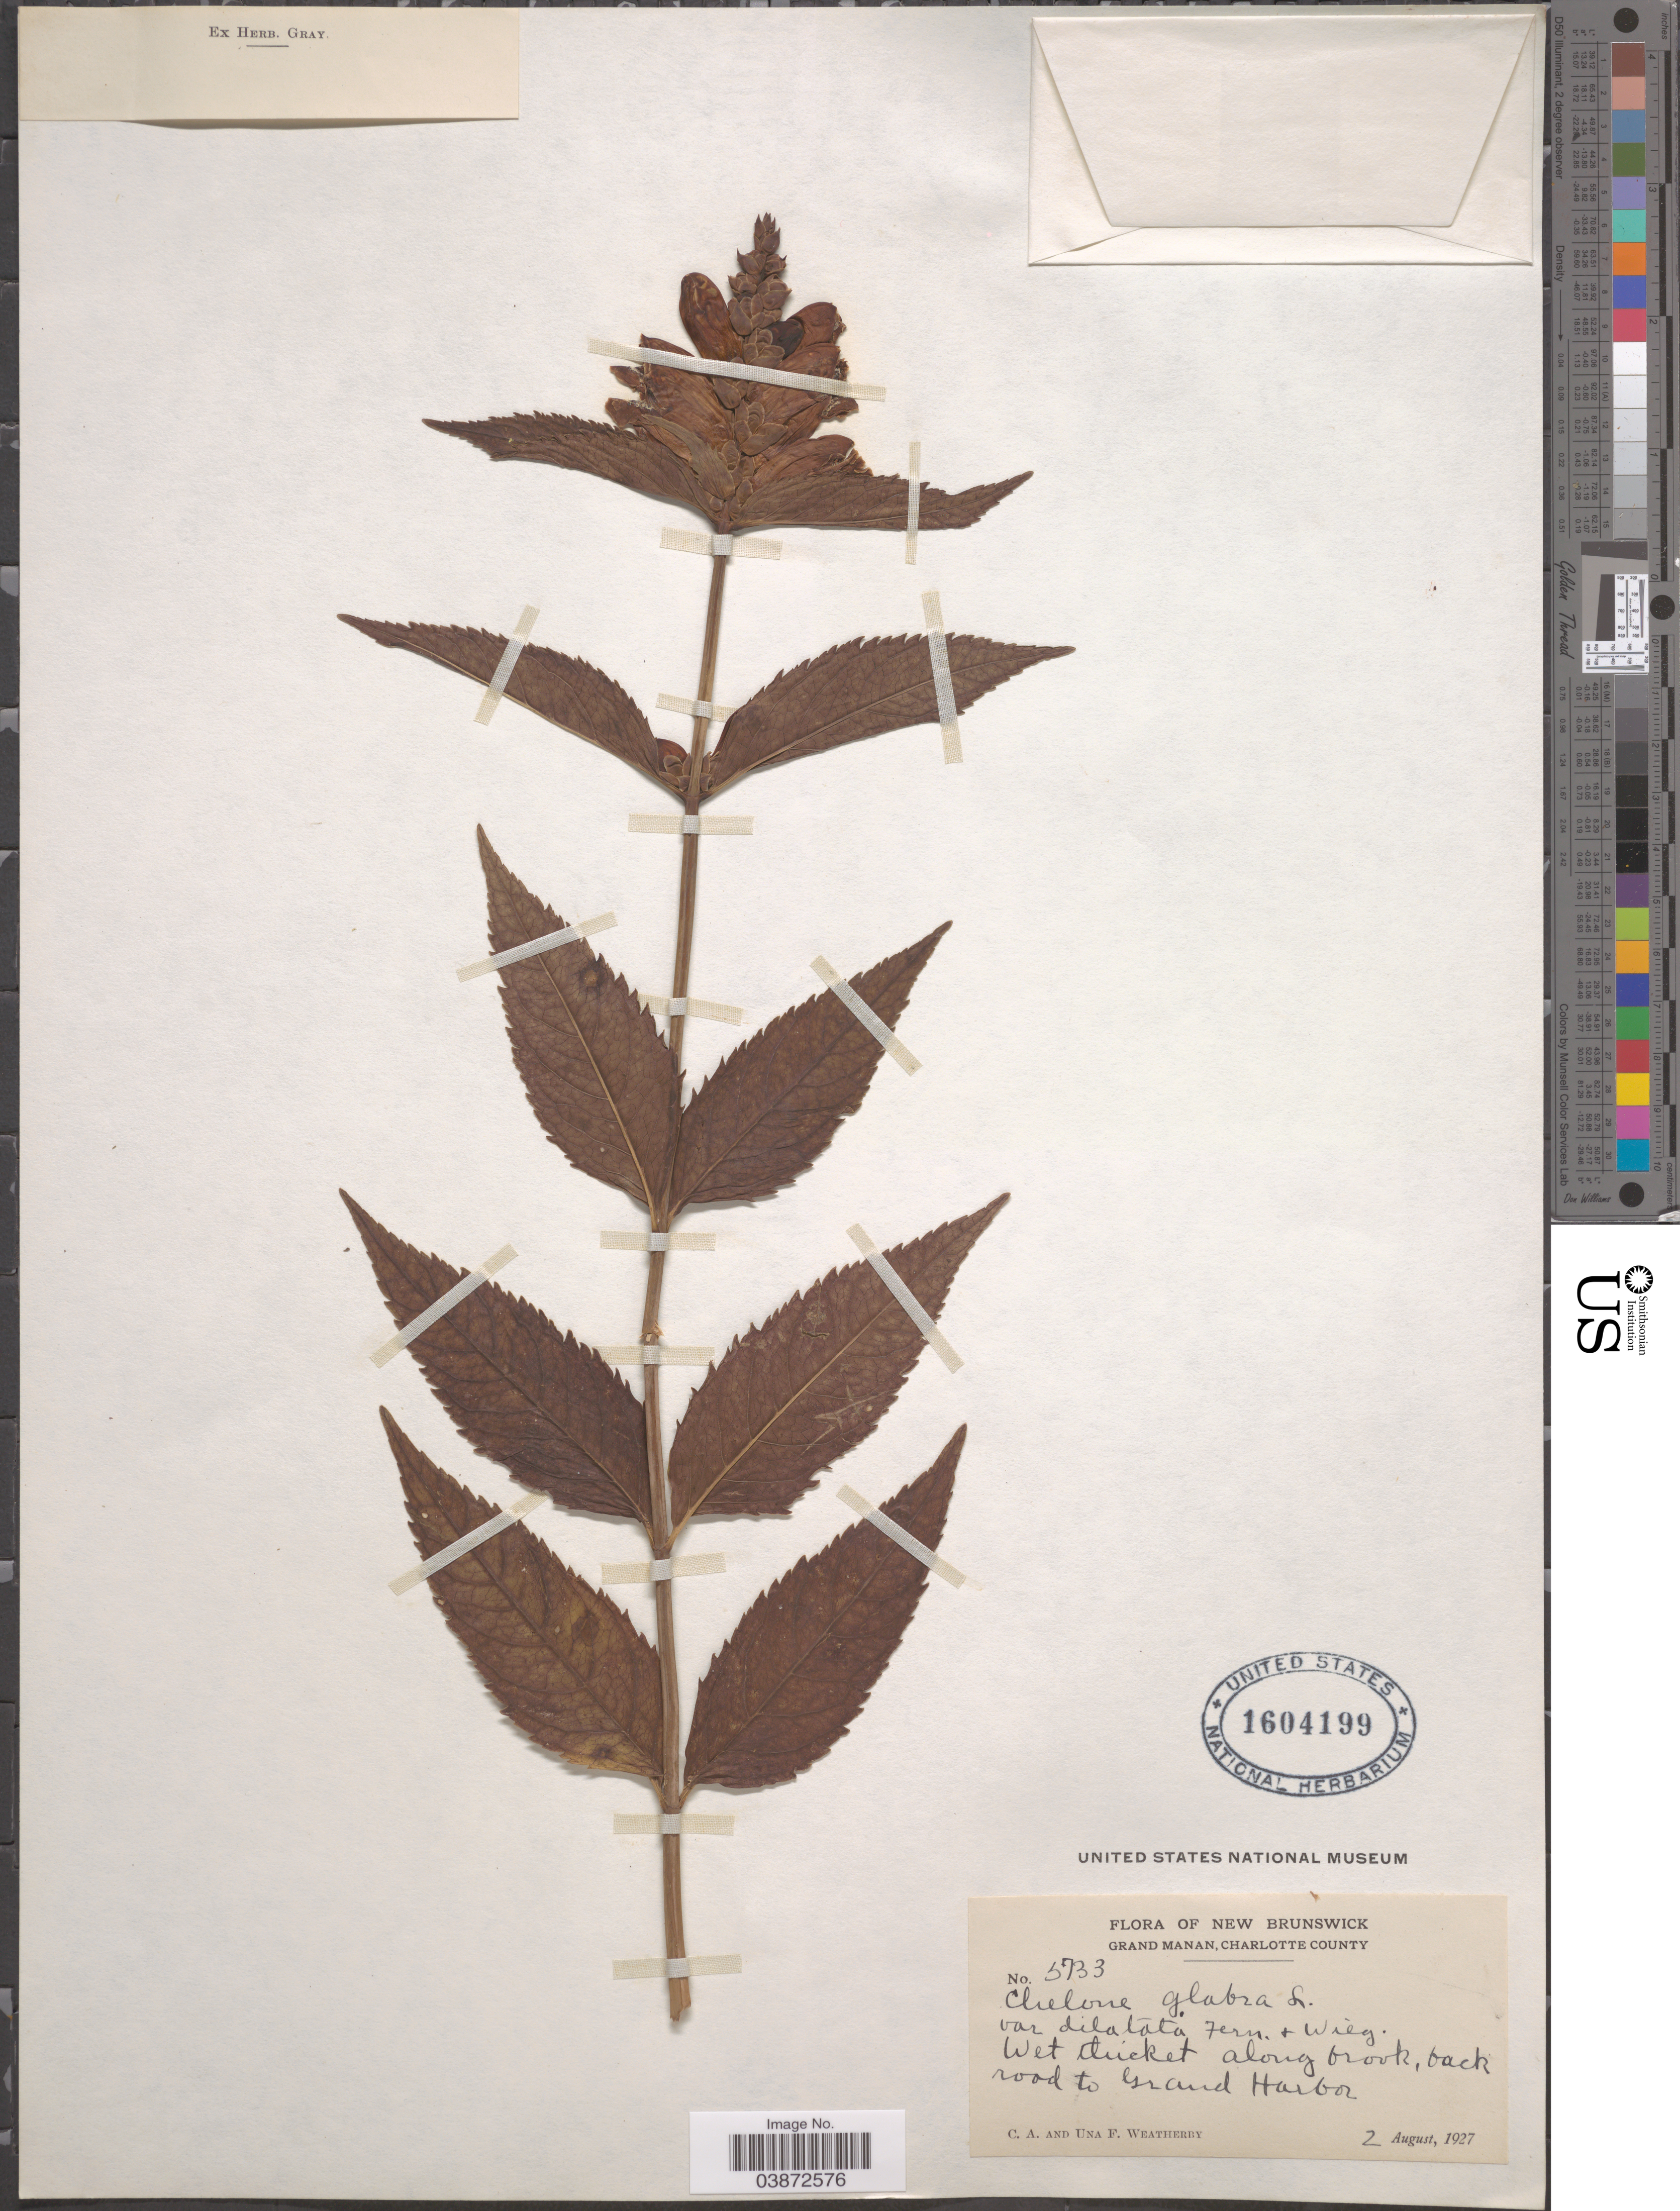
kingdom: Plantae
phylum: Tracheophyta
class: Magnoliopsida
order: Lamiales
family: Plantaginaceae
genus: Chelone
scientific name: Chelone glabra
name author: L.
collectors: C. A. Weatherby & U. Weatherby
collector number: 5733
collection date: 1927-08-02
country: Canada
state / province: New Brunswick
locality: Grand Manan, Charlotte County. Along brook, back road to Grand Harbor.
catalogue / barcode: US 1604199